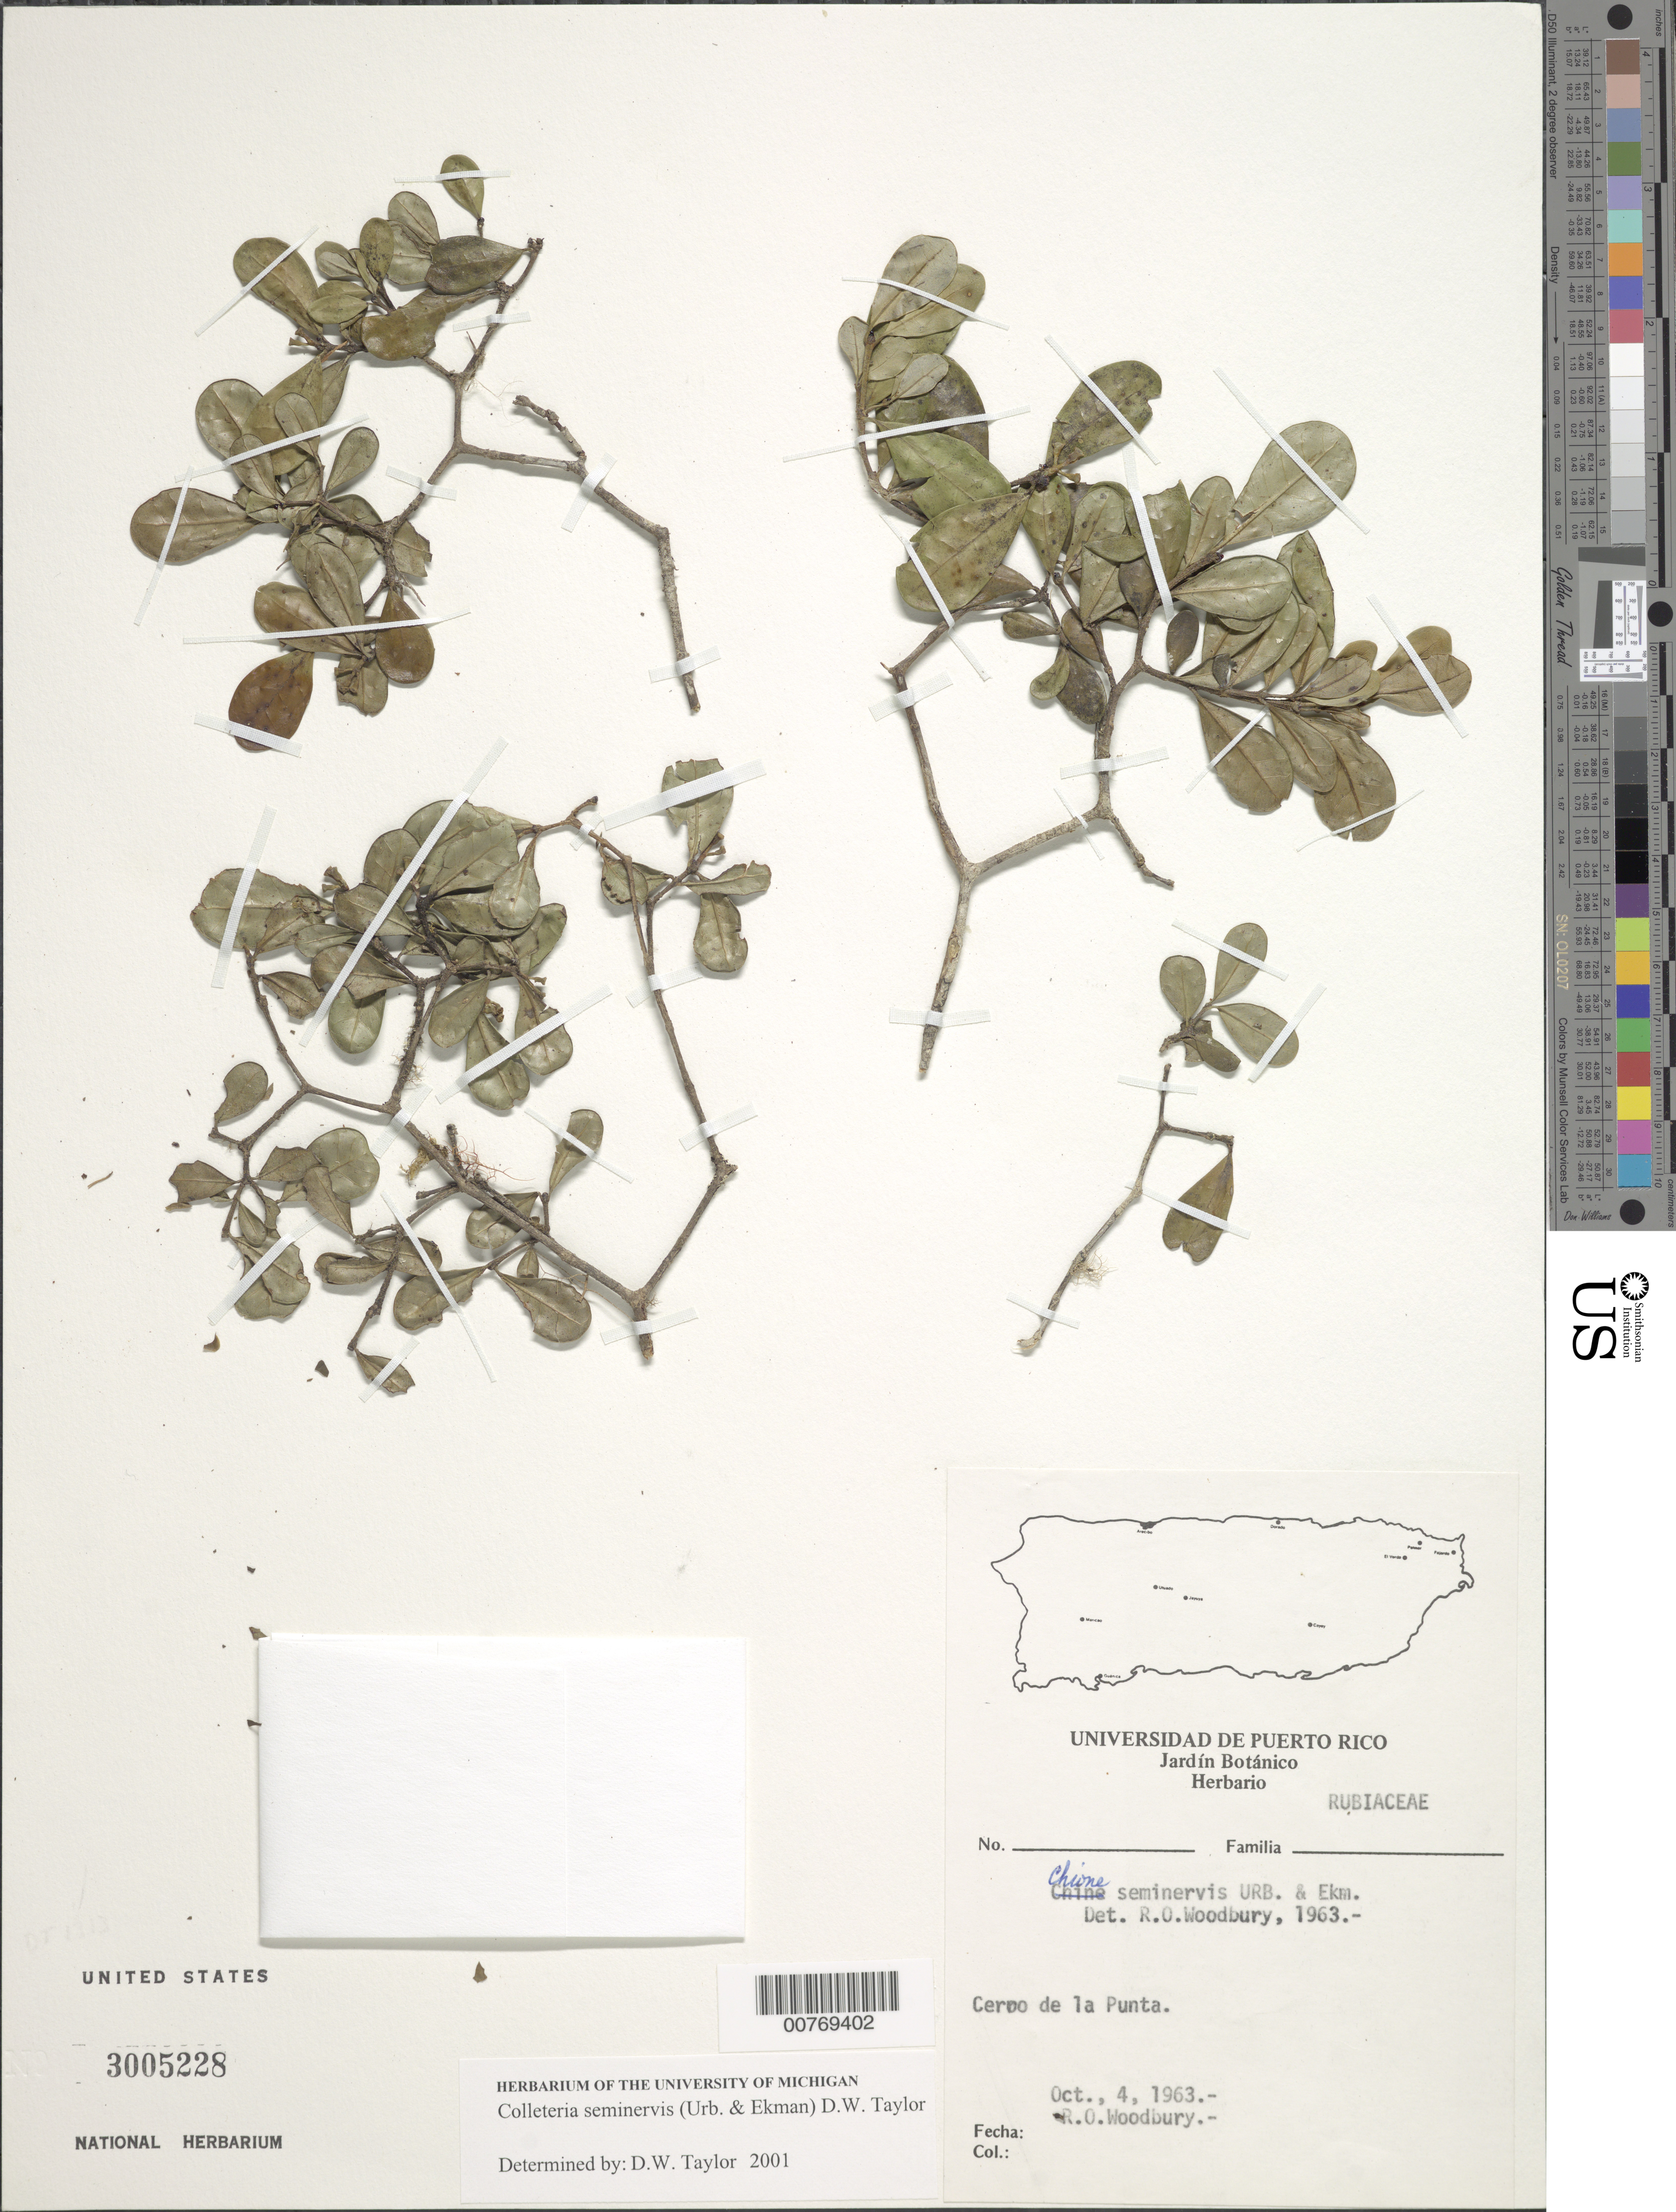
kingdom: Plantae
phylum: Tracheophyta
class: Magnoliopsida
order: Gentianales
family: Rubiaceae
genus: Colleteria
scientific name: Colleteria seminervis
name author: (Urb. & Ekman) D.W. Taylor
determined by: Taylor, D. W., (MICH), University of Michigan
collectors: R. O. Woodbury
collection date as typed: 04 Oct 1963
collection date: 1963-10-04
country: Puerto Rico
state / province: Jayuya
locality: Cerro de la Punta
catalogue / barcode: US 3005228